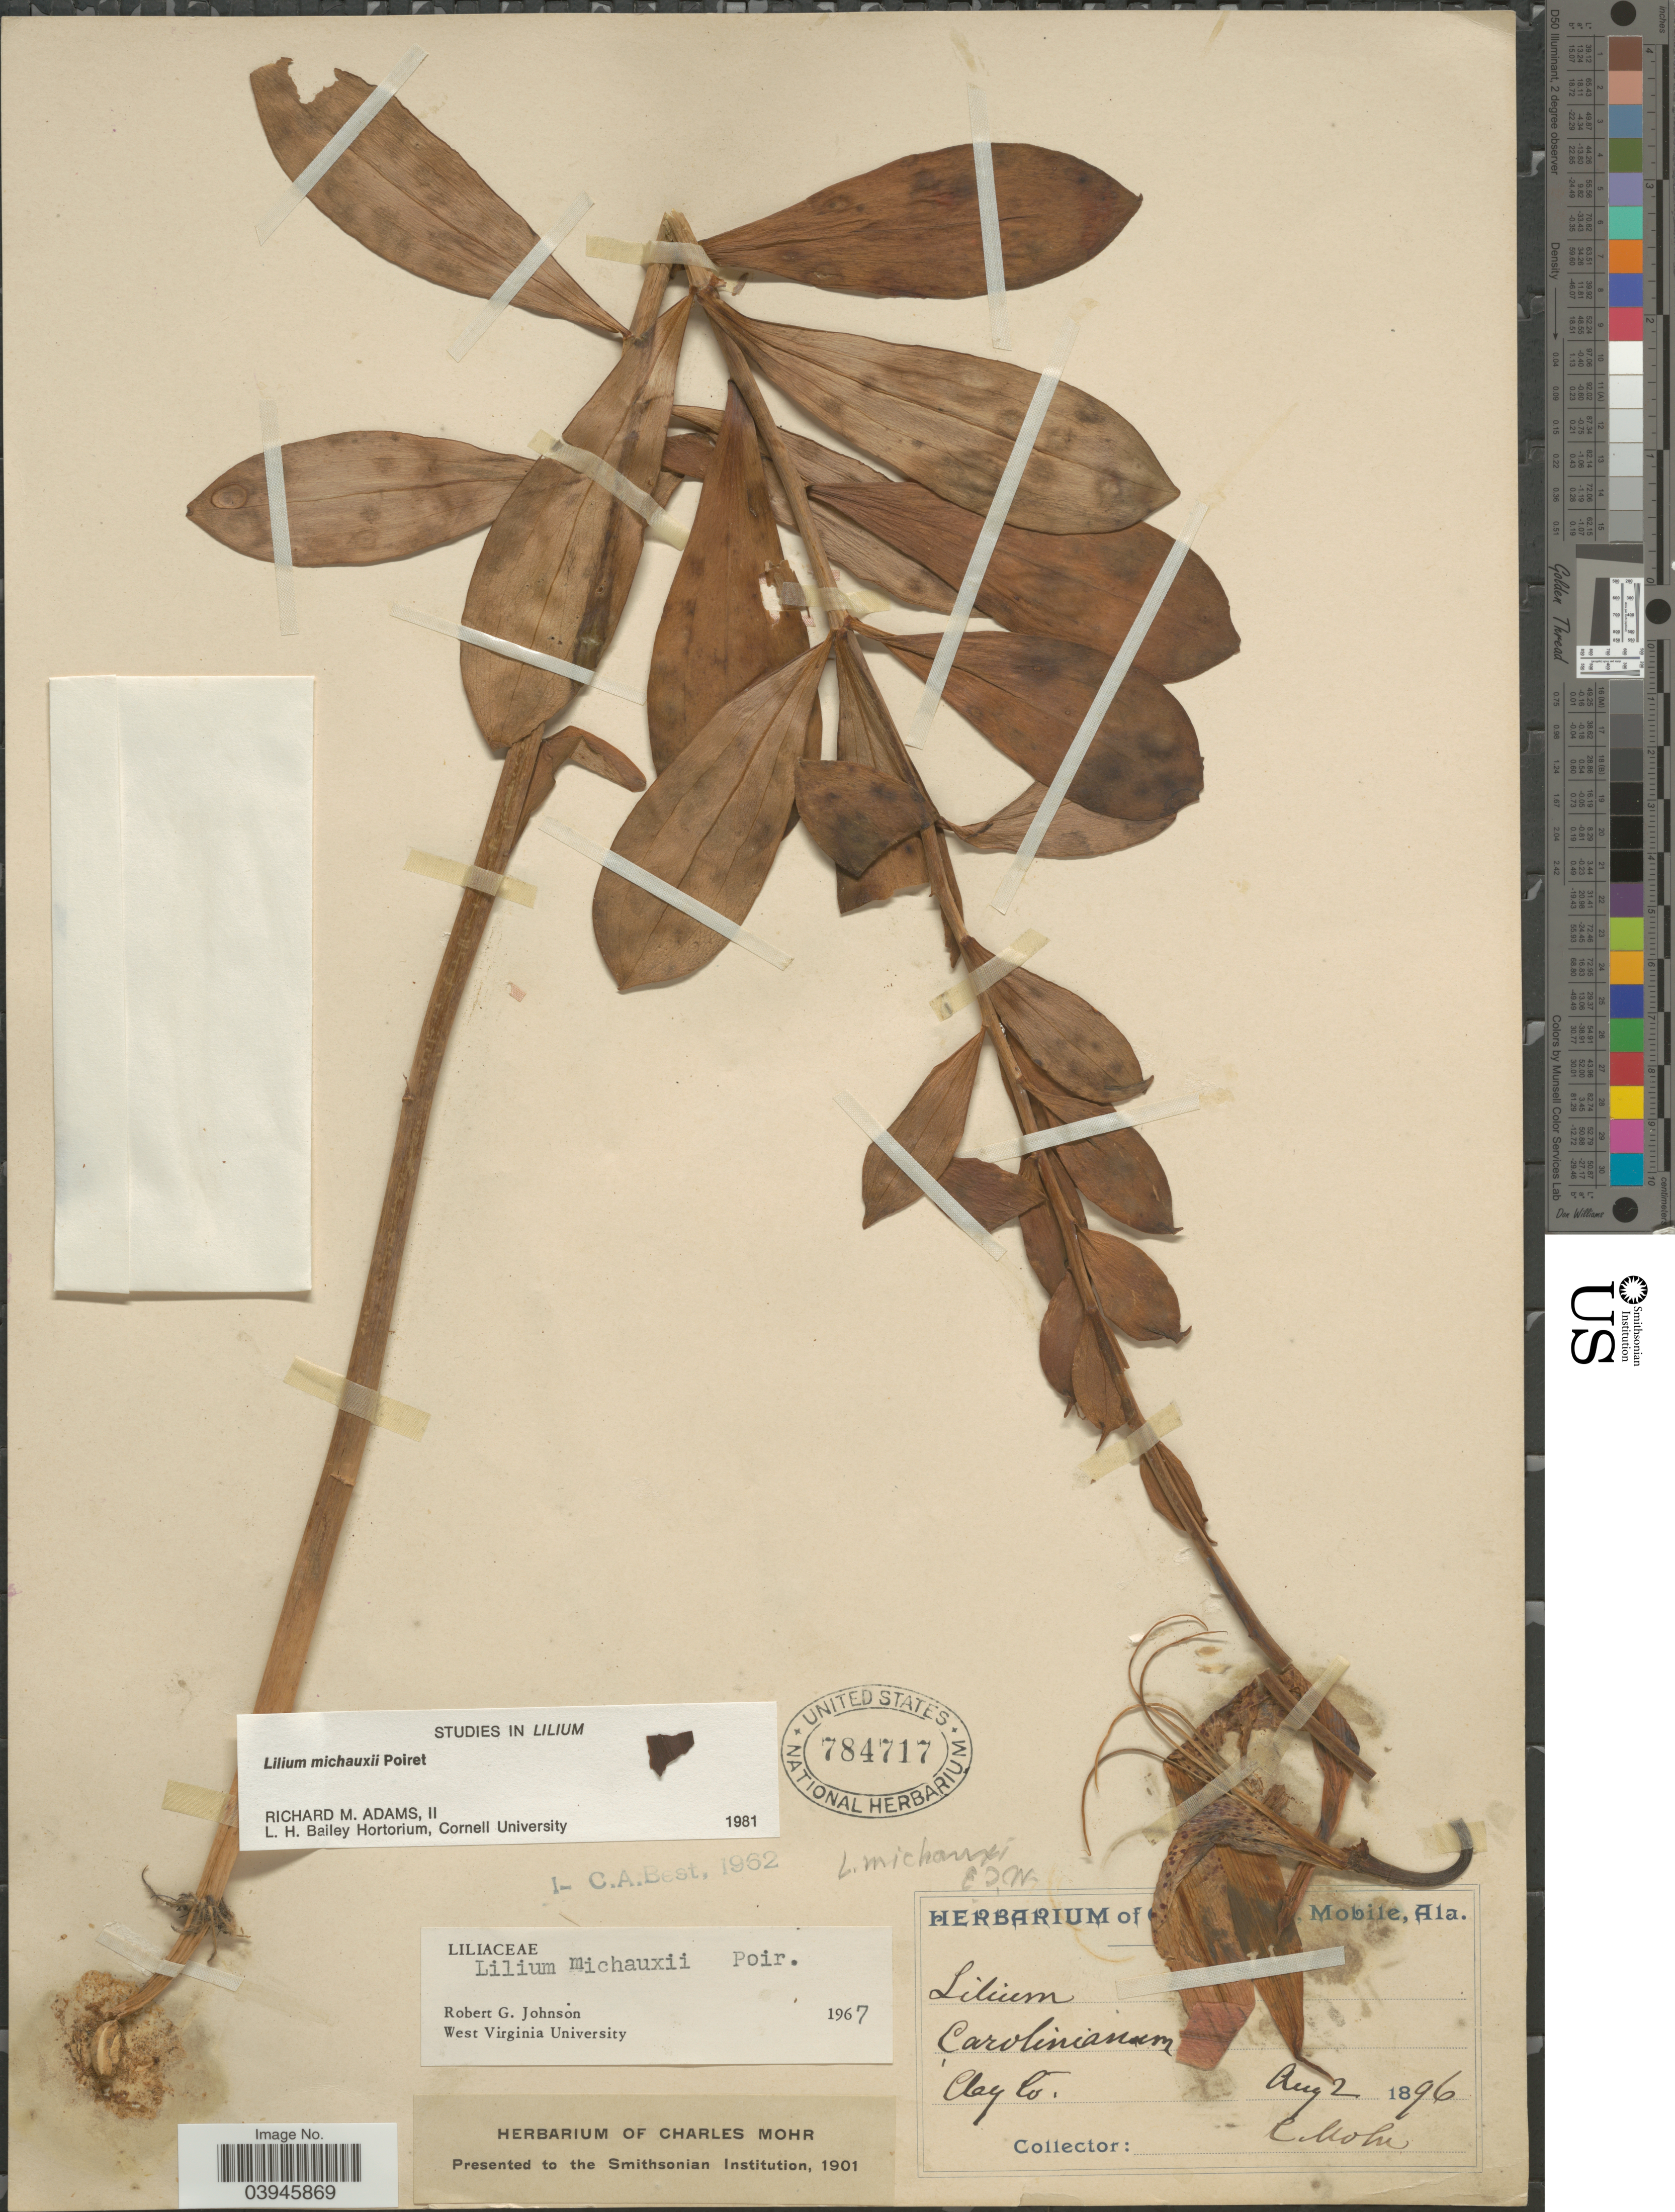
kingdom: Plantae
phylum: Tracheophyta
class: Liliopsida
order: Liliales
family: Liliaceae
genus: Lilium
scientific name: Lilium michauxii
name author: Poir.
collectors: C. T. Mohr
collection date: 1896-08-02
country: United States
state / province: Alabama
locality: Clay Co.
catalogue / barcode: US 784717